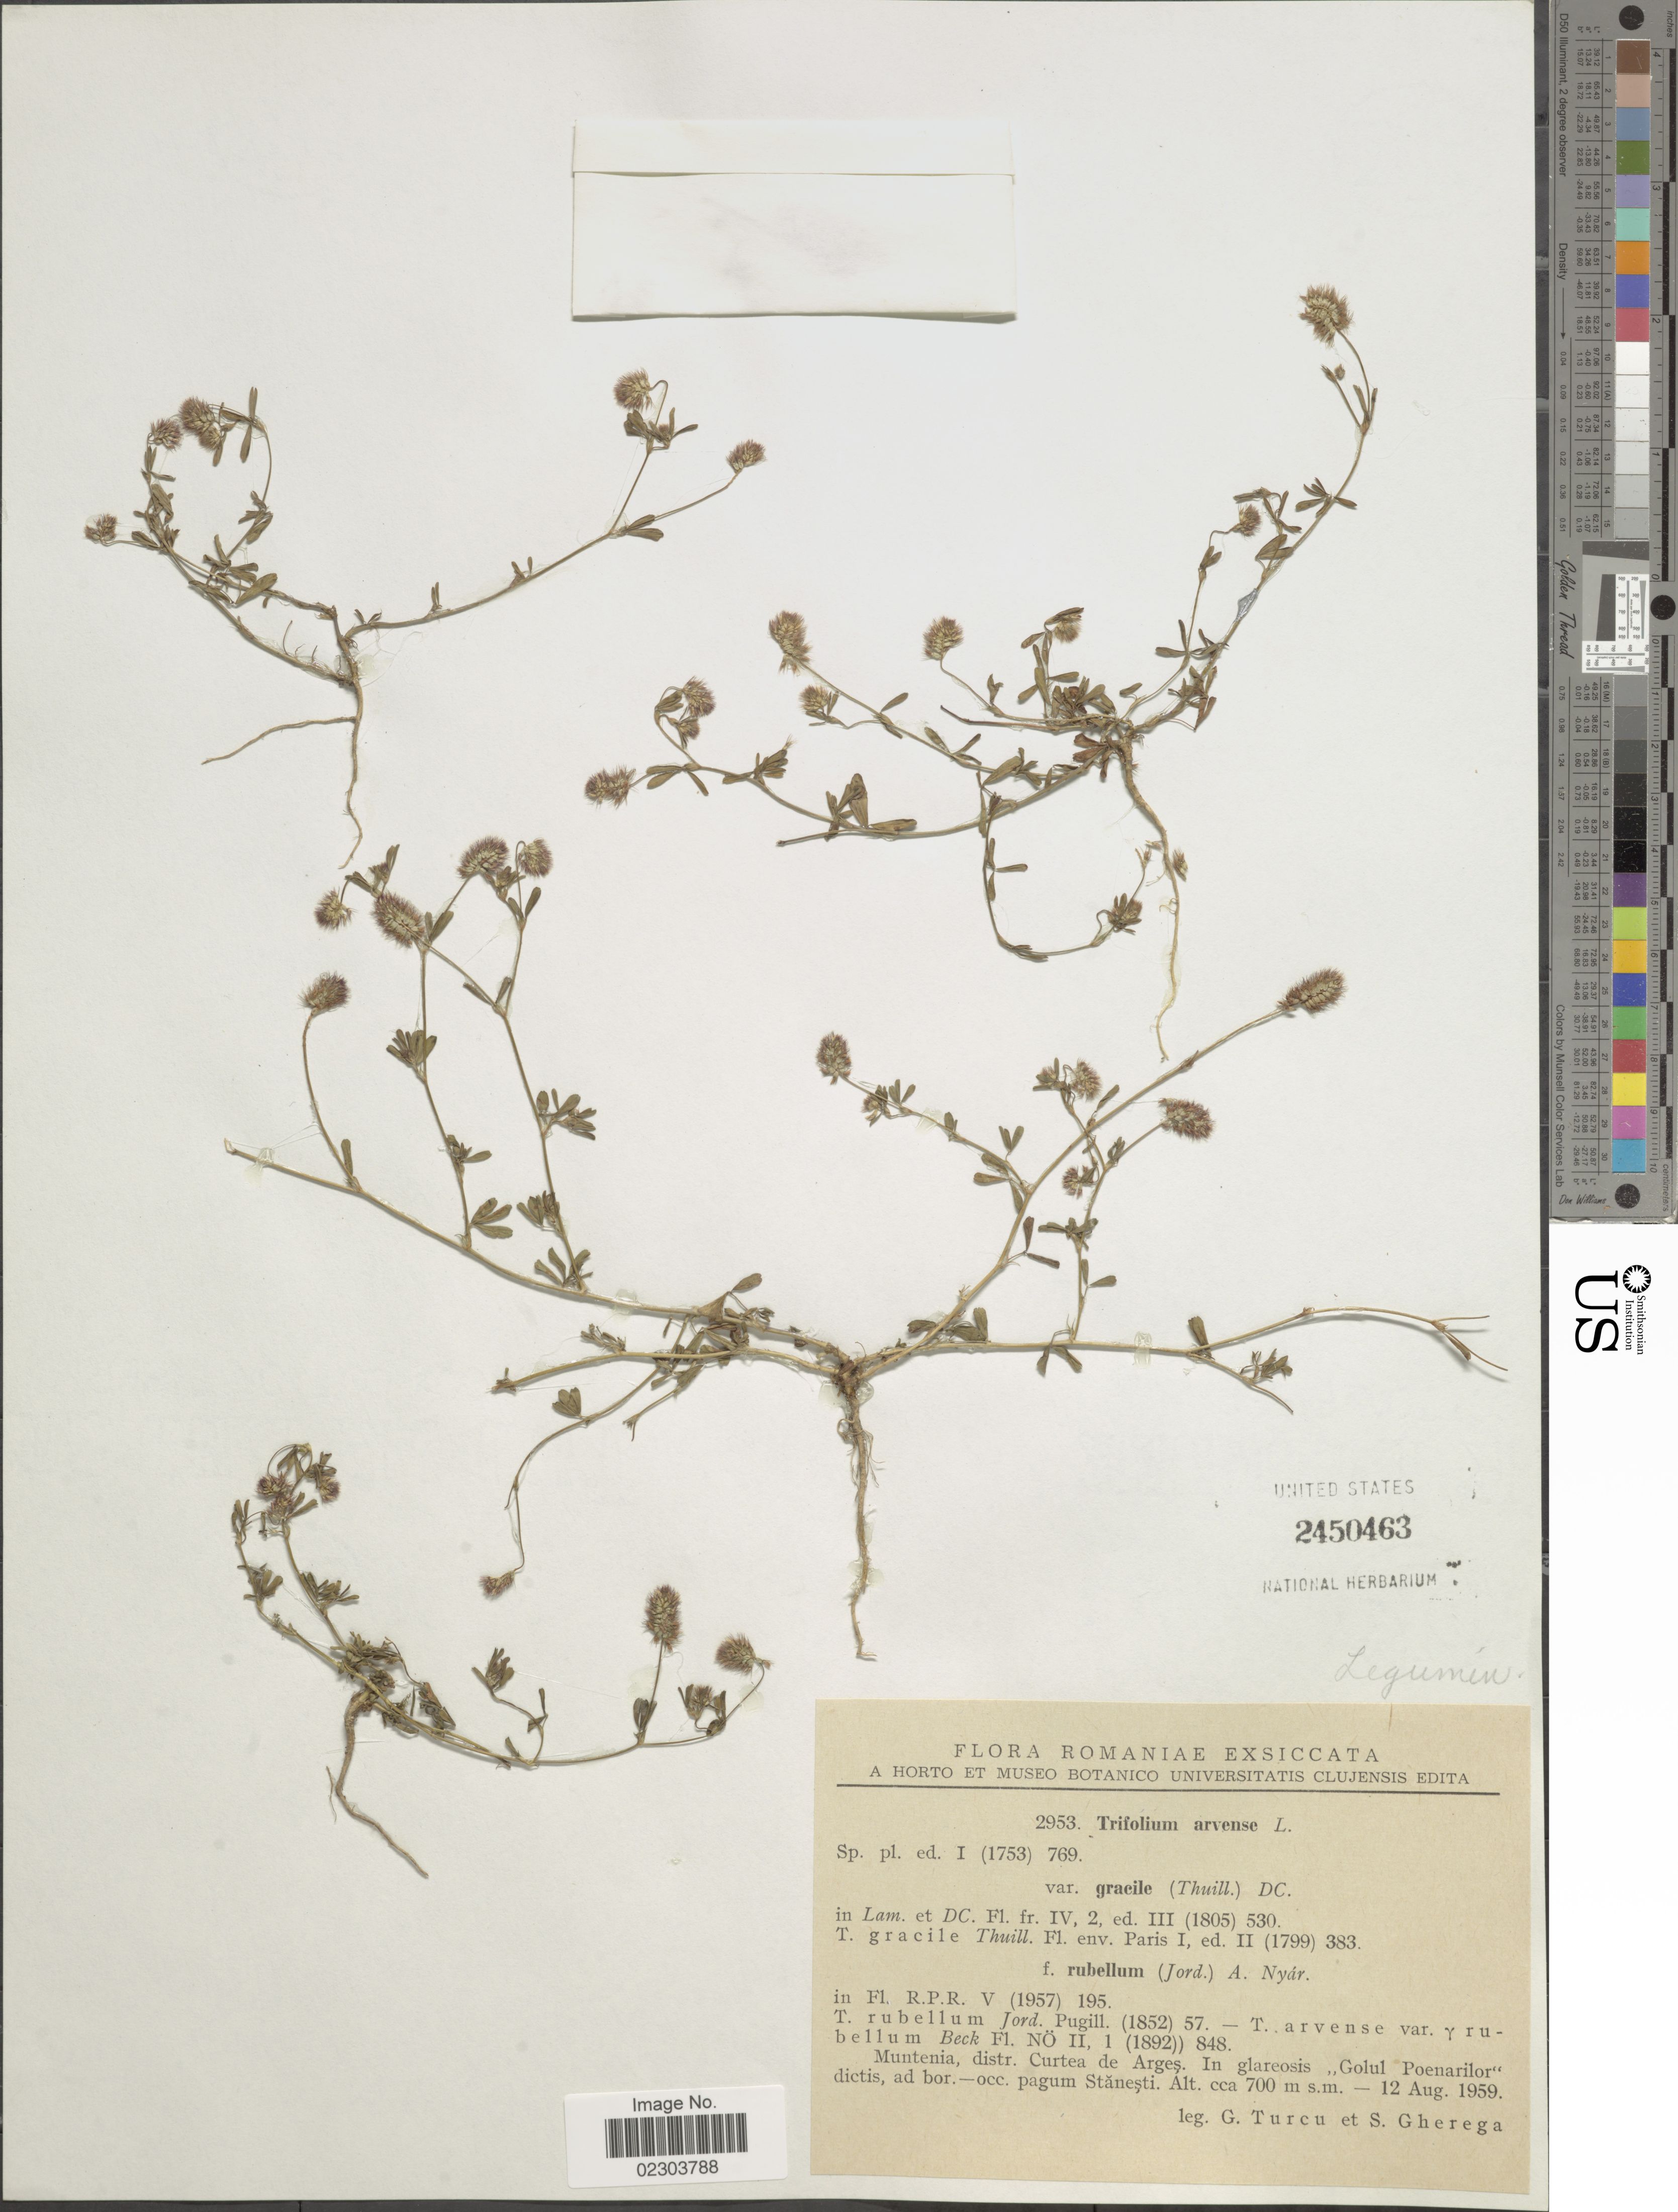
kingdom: Plantae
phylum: Tracheophyta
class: Magnoliopsida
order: Fabales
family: Fabaceae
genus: Trifolium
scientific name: Trifolium arvense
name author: L.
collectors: G. Turcu & S. Gherega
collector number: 2953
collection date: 1959-08-12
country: Romania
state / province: Arges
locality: Muntenia, distr. Curtea de Arges, in glareosis Golul Poenarilor dictis, ad bor.- occ. pagum Stanesti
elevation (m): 700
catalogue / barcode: US 2450463